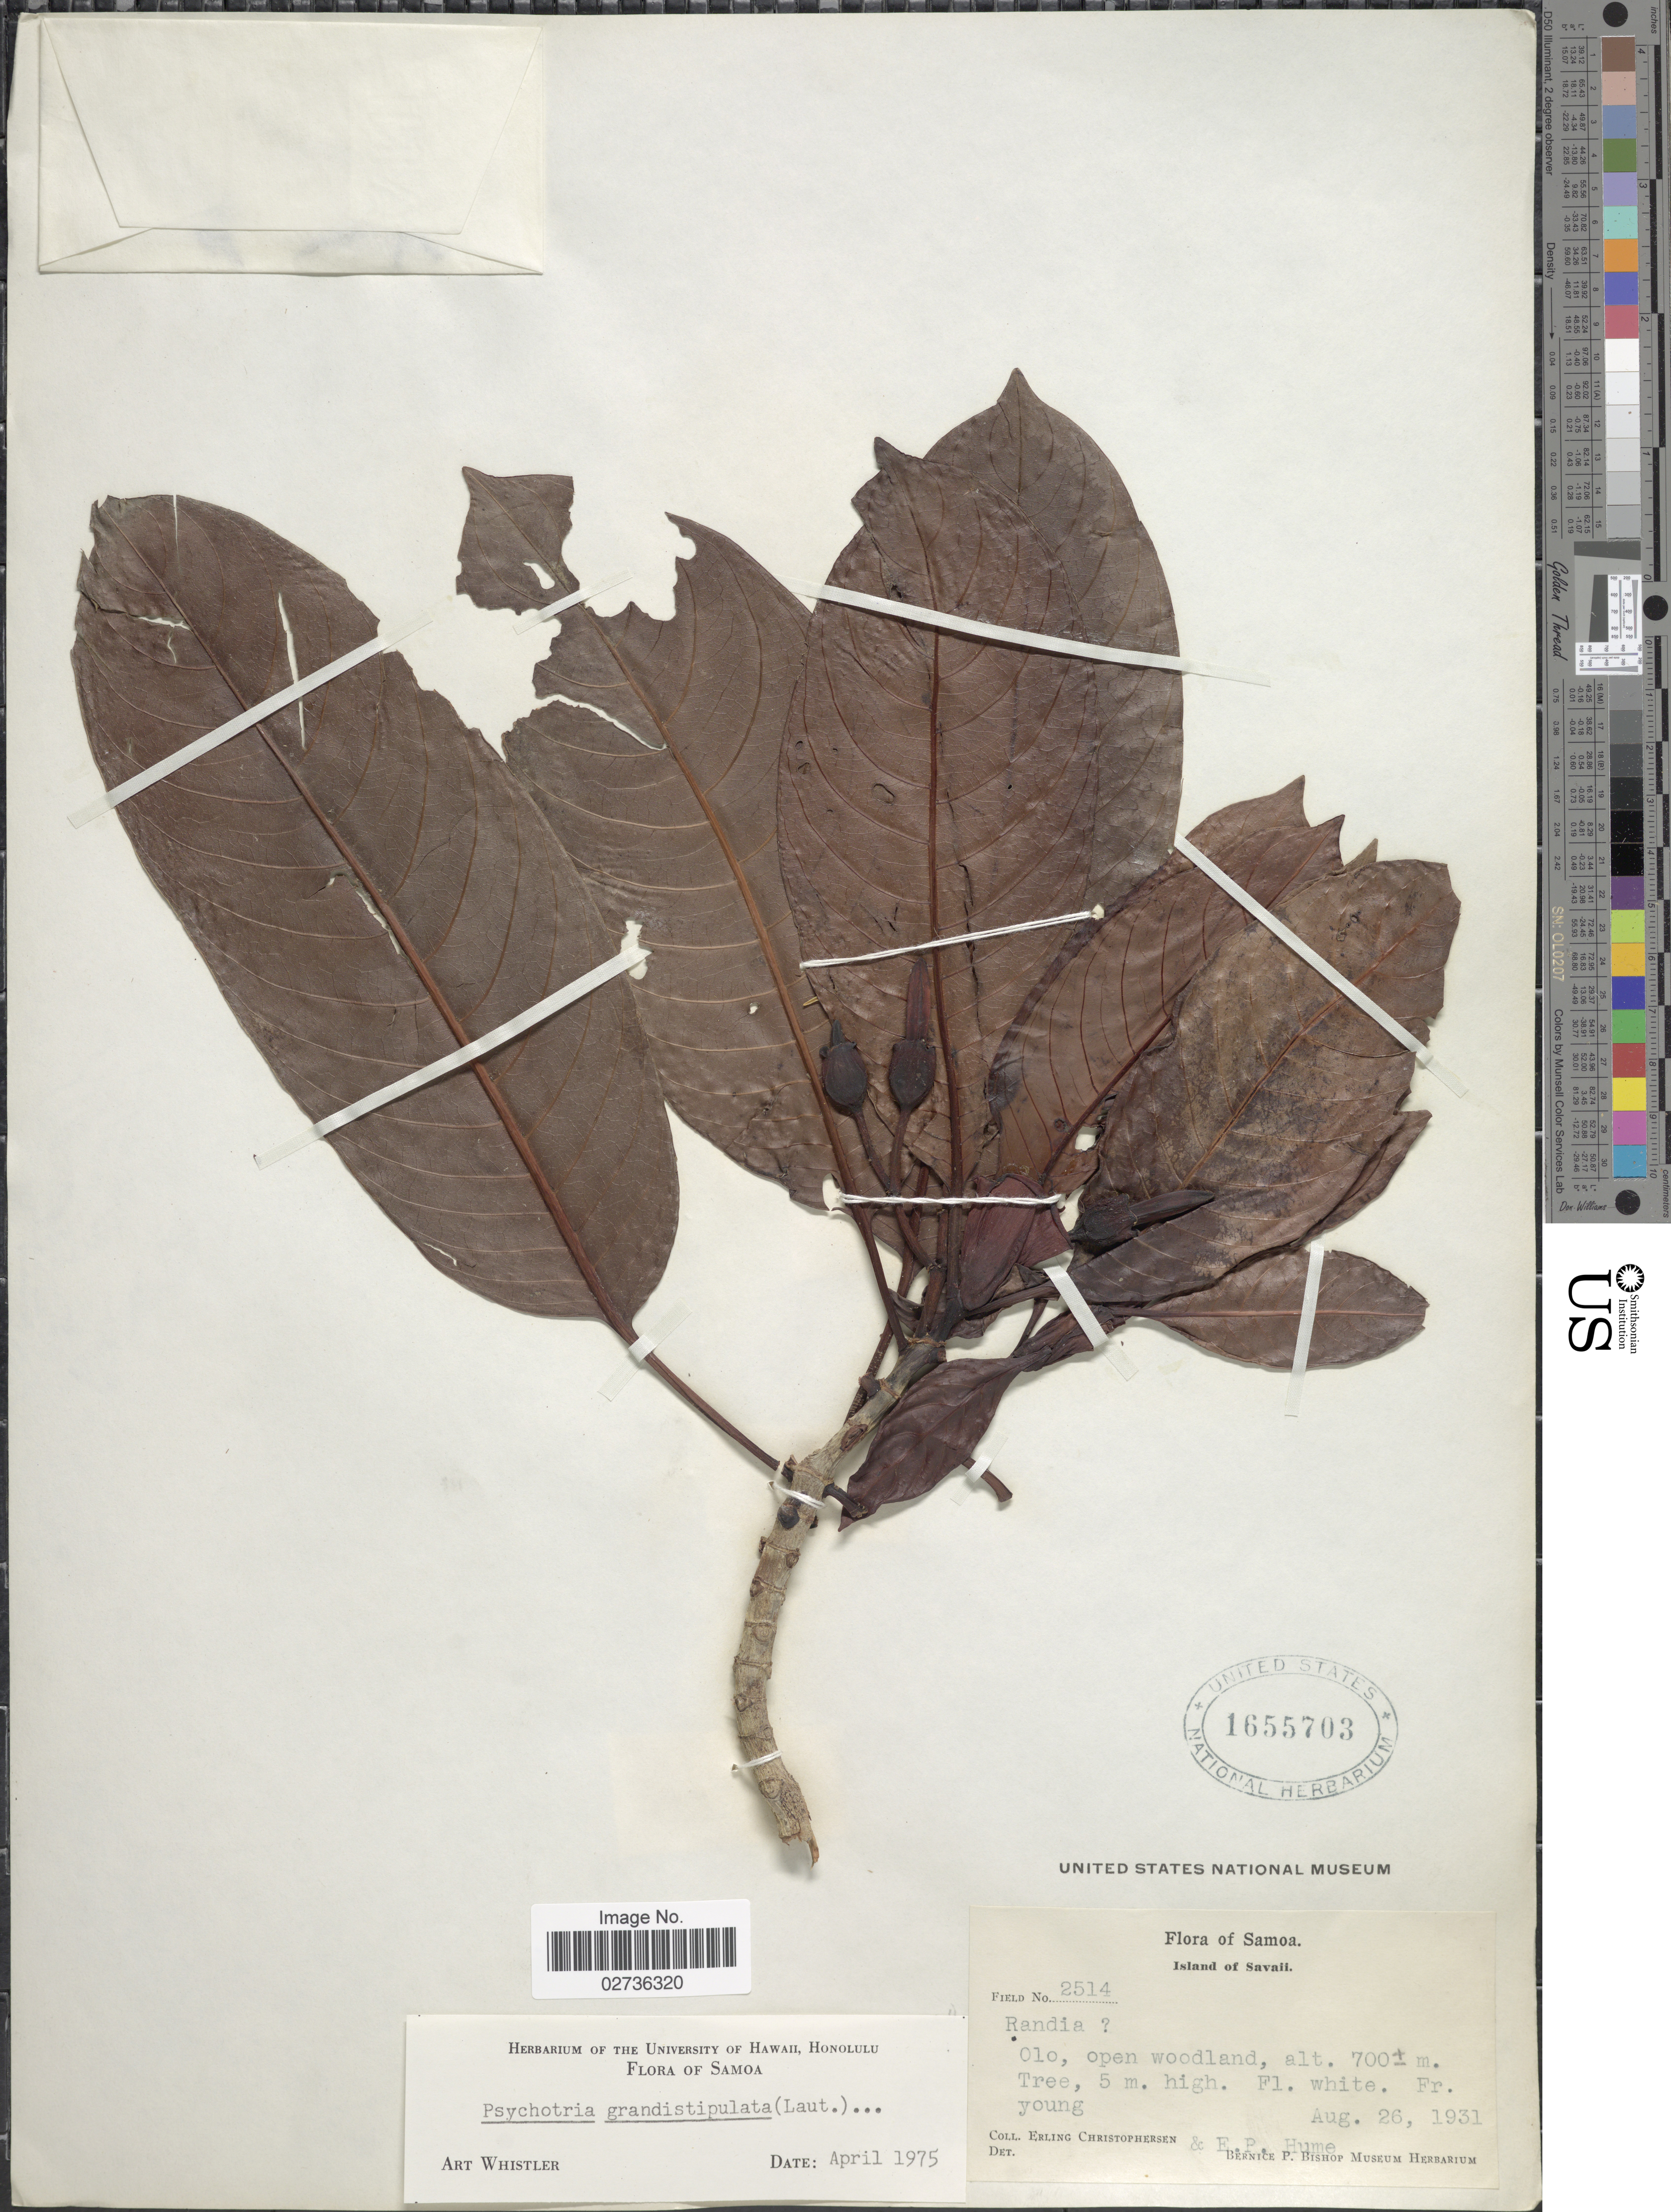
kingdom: Plantae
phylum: Tracheophyta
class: Magnoliopsida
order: Gentianales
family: Rubiaceae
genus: Psychotria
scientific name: Psychotria grandistipula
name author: Standl.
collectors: E. Christophersen & E. P. Hume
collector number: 2514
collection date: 1931-08-26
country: Samoa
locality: Samoa. Island of Savaiii. Olo.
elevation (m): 700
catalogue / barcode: US 1655703